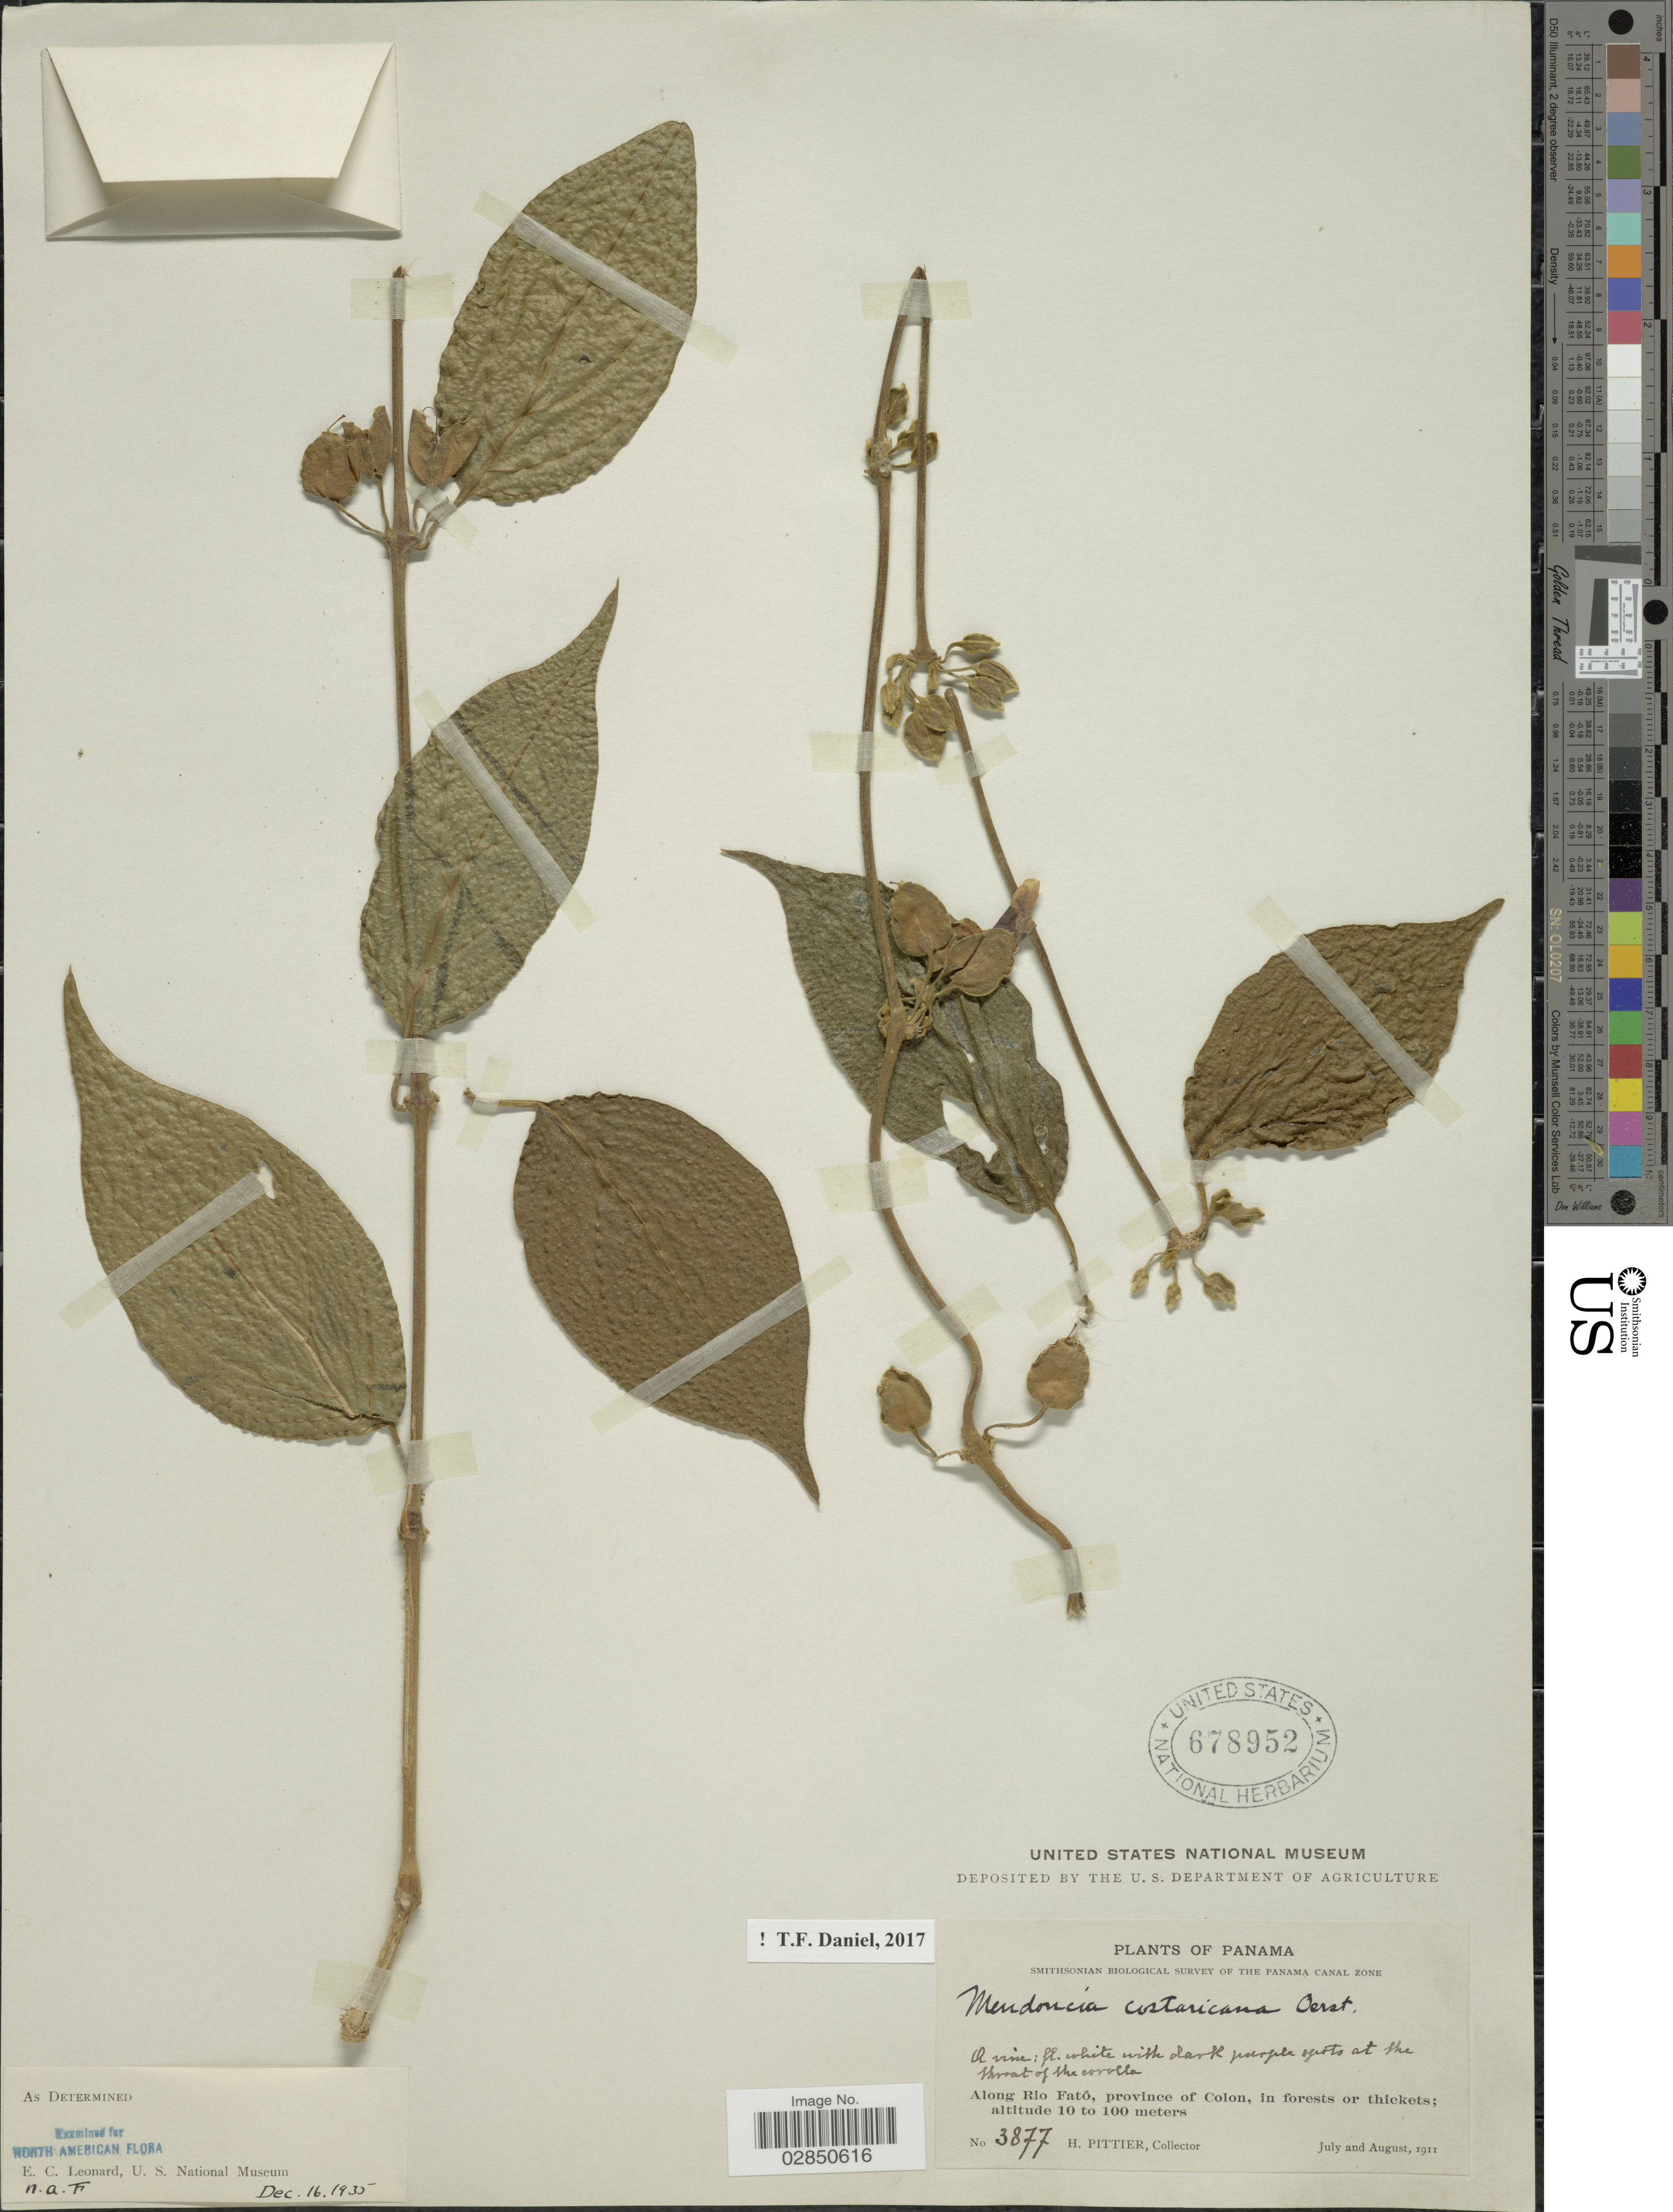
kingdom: Plantae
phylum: Tracheophyta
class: Magnoliopsida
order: Lamiales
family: Acanthaceae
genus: Mendoncia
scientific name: Mendoncia costaricana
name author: Oerst.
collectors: H. F. Pittier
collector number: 3877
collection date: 1911-07/1911-08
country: Panama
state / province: Colón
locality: Along Rio Fató, province of Colon, in forests or thickets.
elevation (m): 10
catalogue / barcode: US 678952